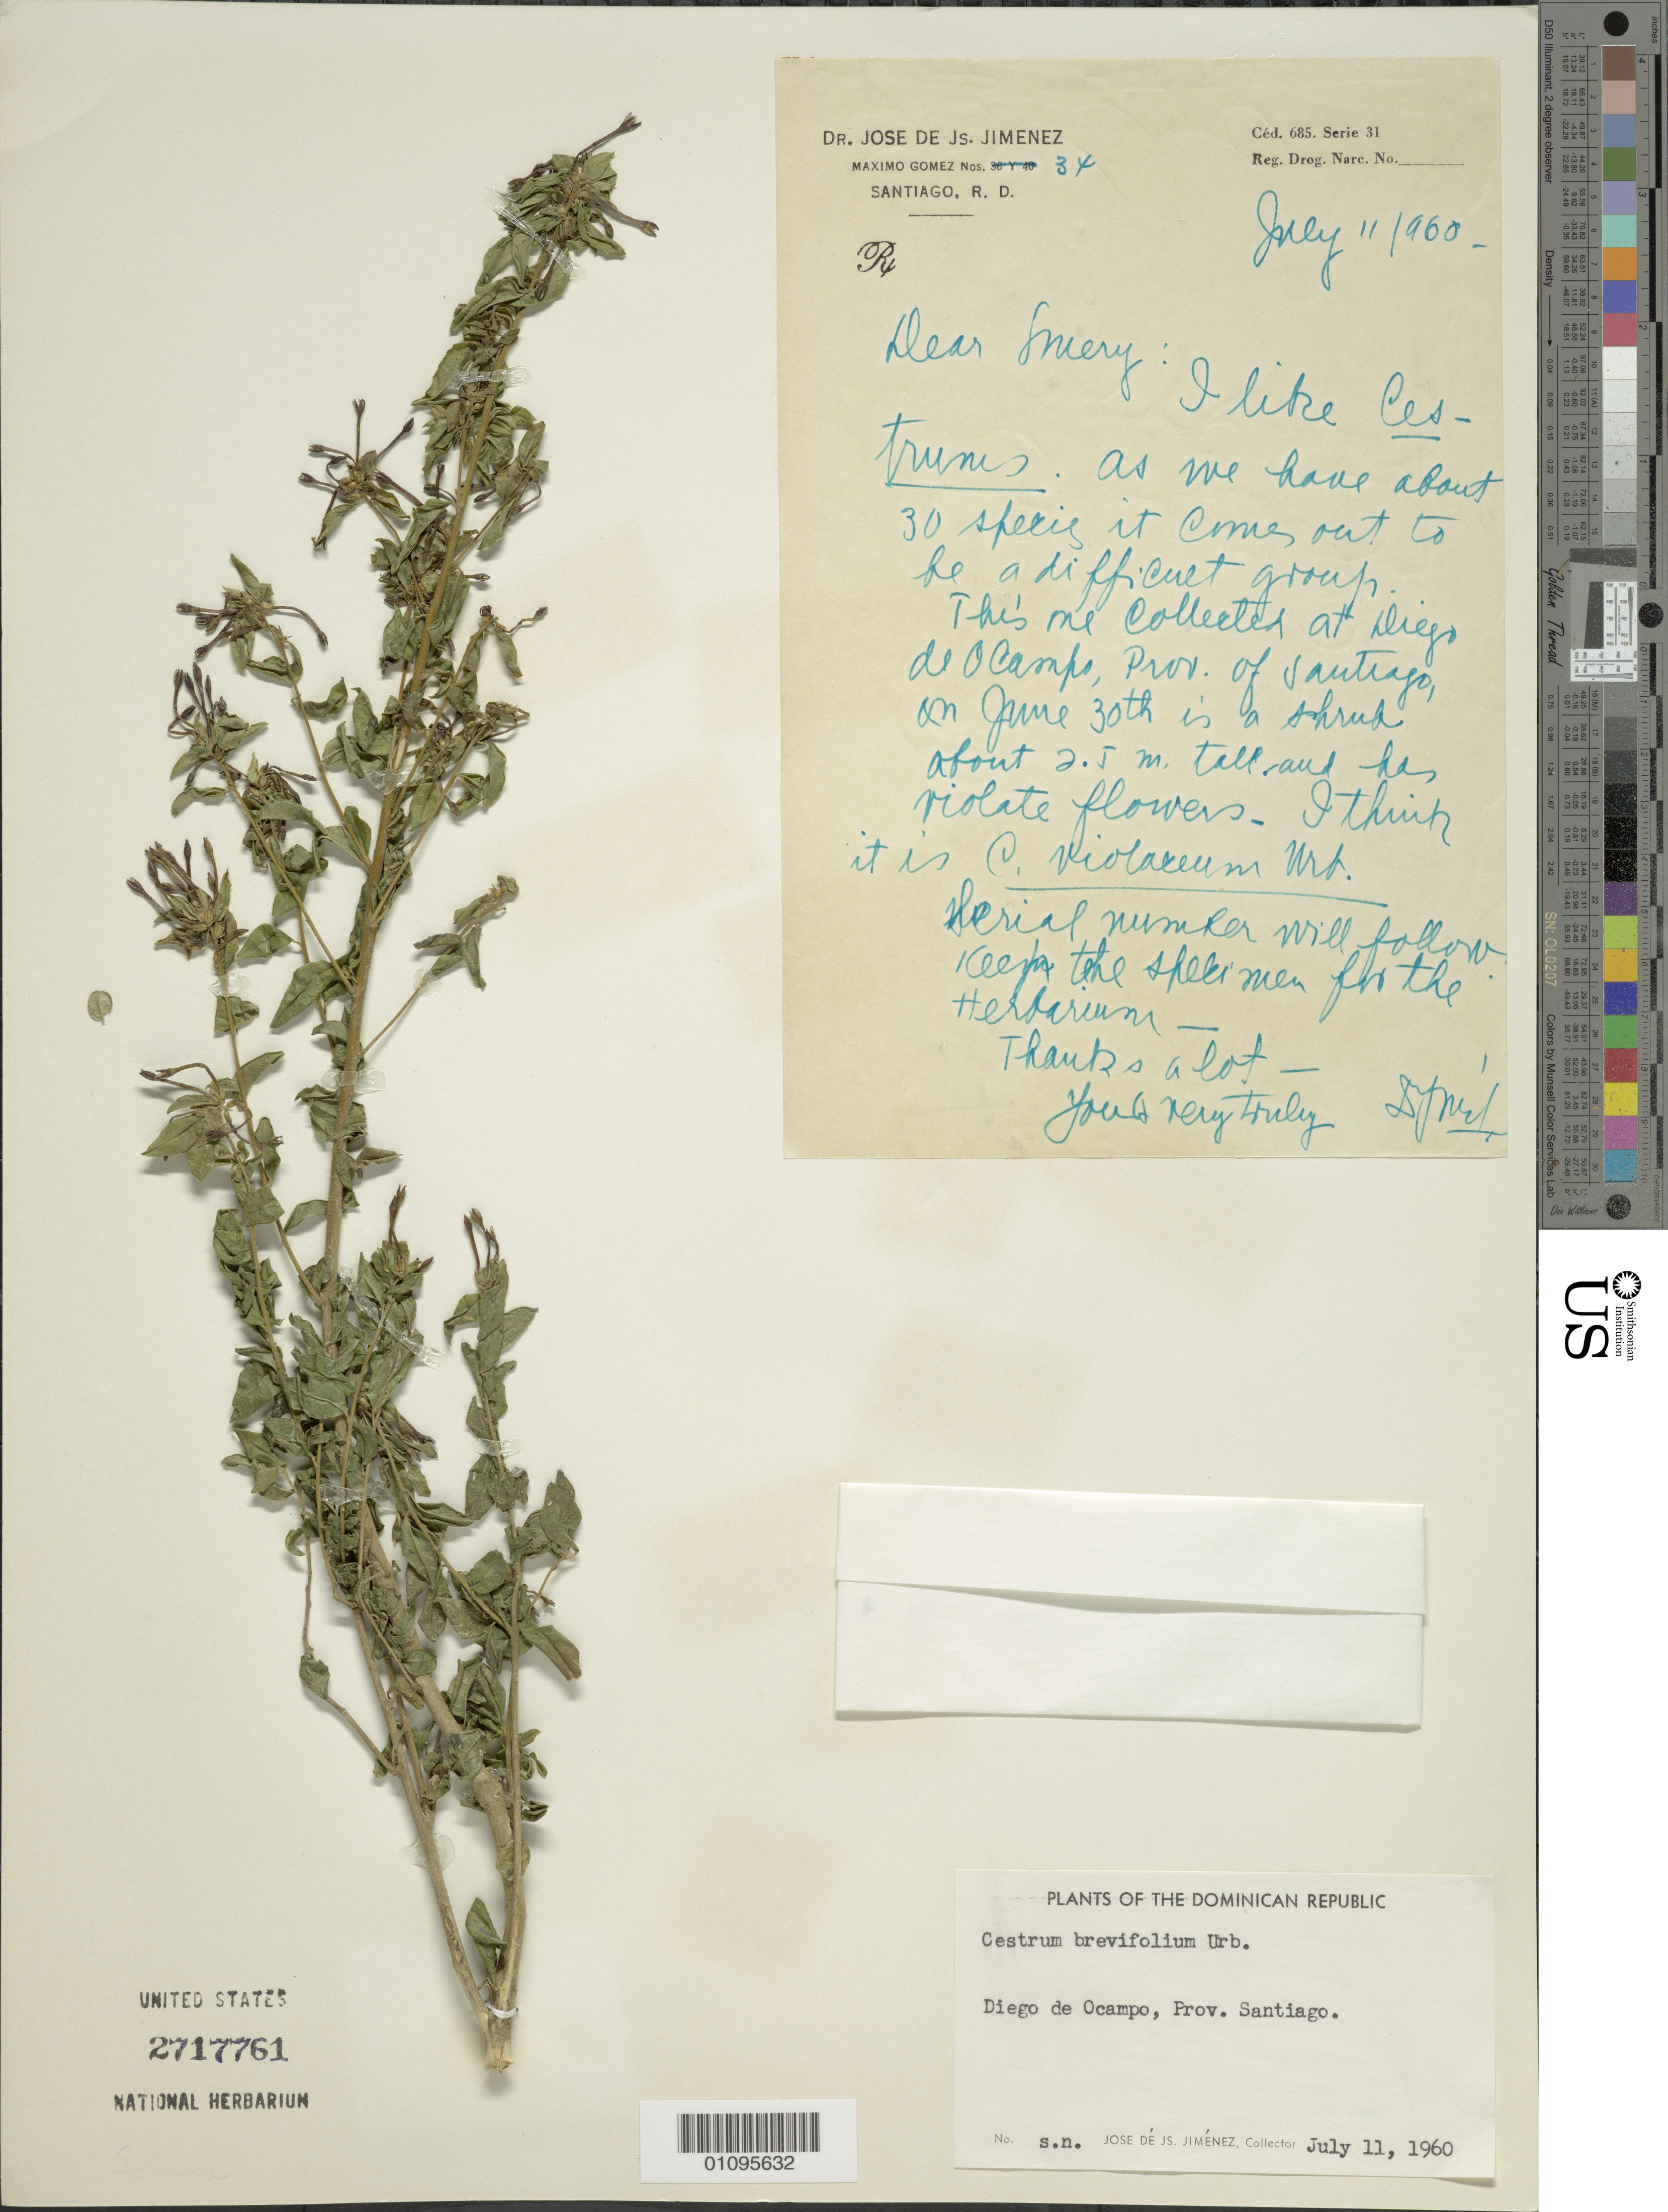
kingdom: Plantae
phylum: Tracheophyta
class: Magnoliopsida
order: Solanales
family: Solanaceae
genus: Cestrum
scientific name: Cestrum brevifolium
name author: Urb.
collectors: J. J. Jiménez Almonte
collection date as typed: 30 Jun 1960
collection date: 1960-06-30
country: Dominican Republic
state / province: Santiago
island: Hispaniola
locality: Diego de Ocampo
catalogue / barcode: US 2717761